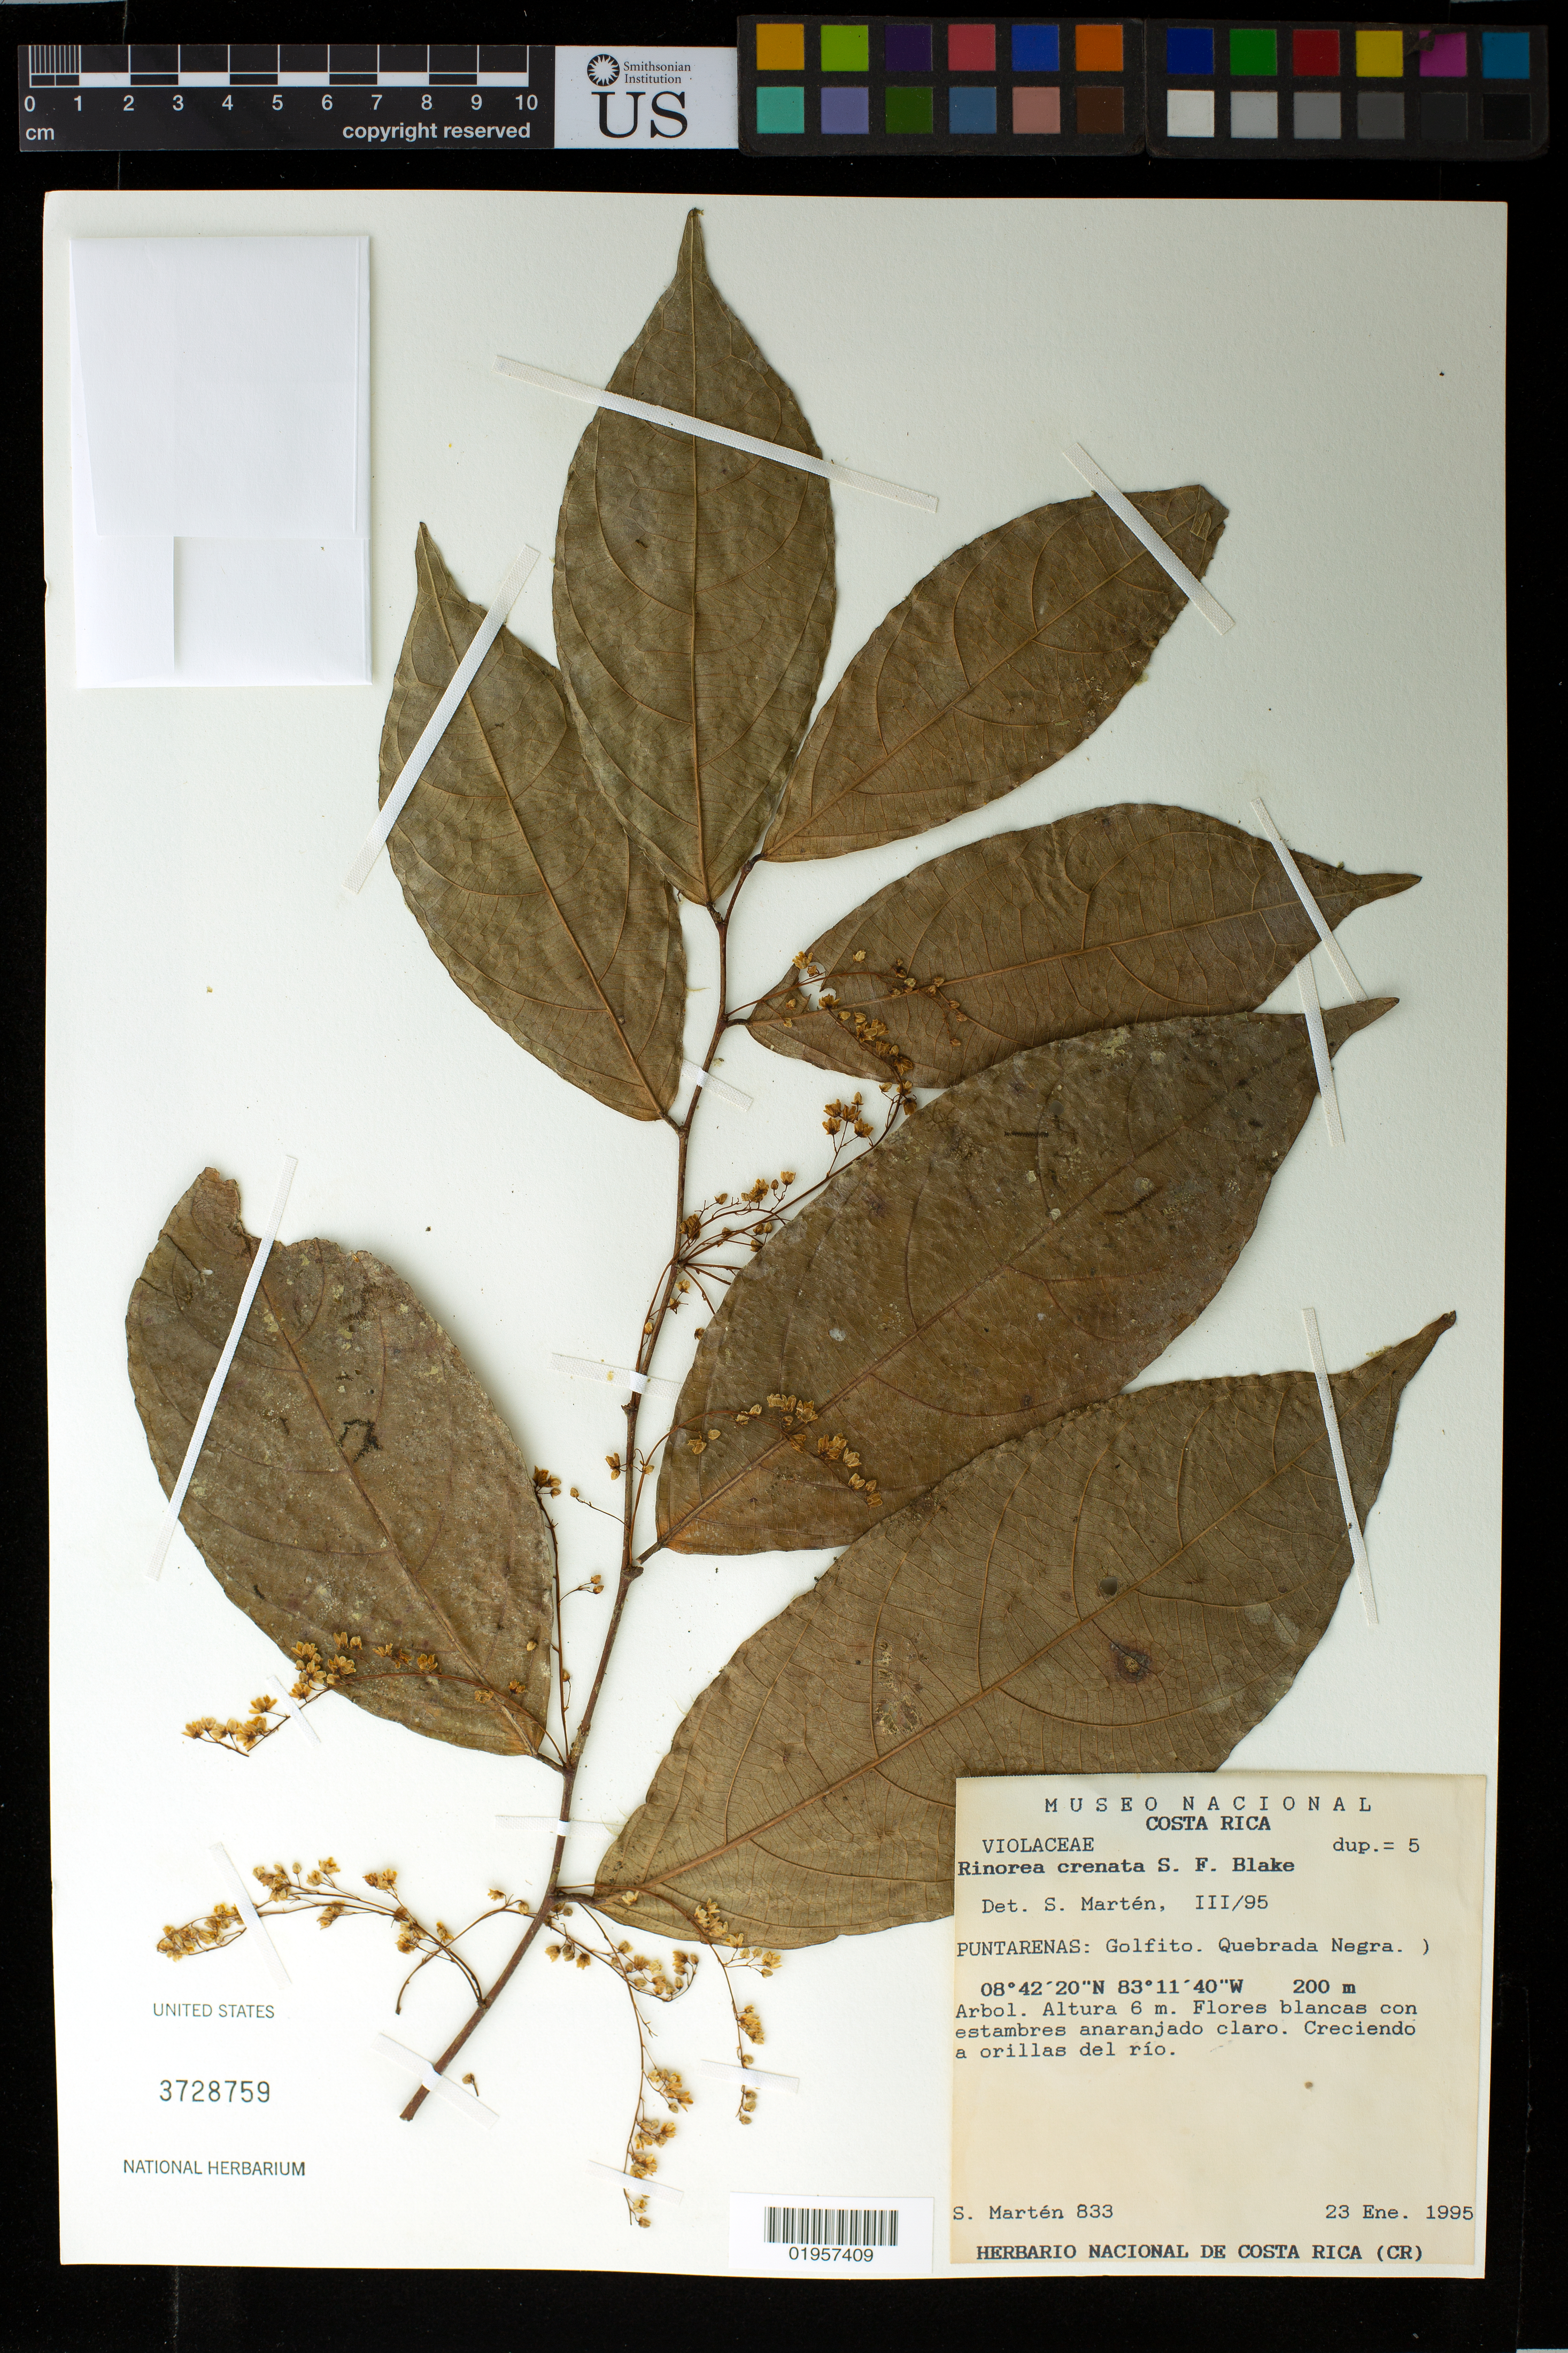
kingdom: Plantae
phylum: Tracheophyta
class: Magnoliopsida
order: Malpighiales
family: Violaceae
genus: Bribria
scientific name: Bribria crenata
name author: (S.F. Blake) Wahlert & H.E. Ballard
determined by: Hoyos-Gomez, S. E.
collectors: S. Marten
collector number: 833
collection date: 1995-01-23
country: Costa Rica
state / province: Puntarenas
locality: Golfito, Quebrada Negra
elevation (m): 200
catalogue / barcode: US 3728759